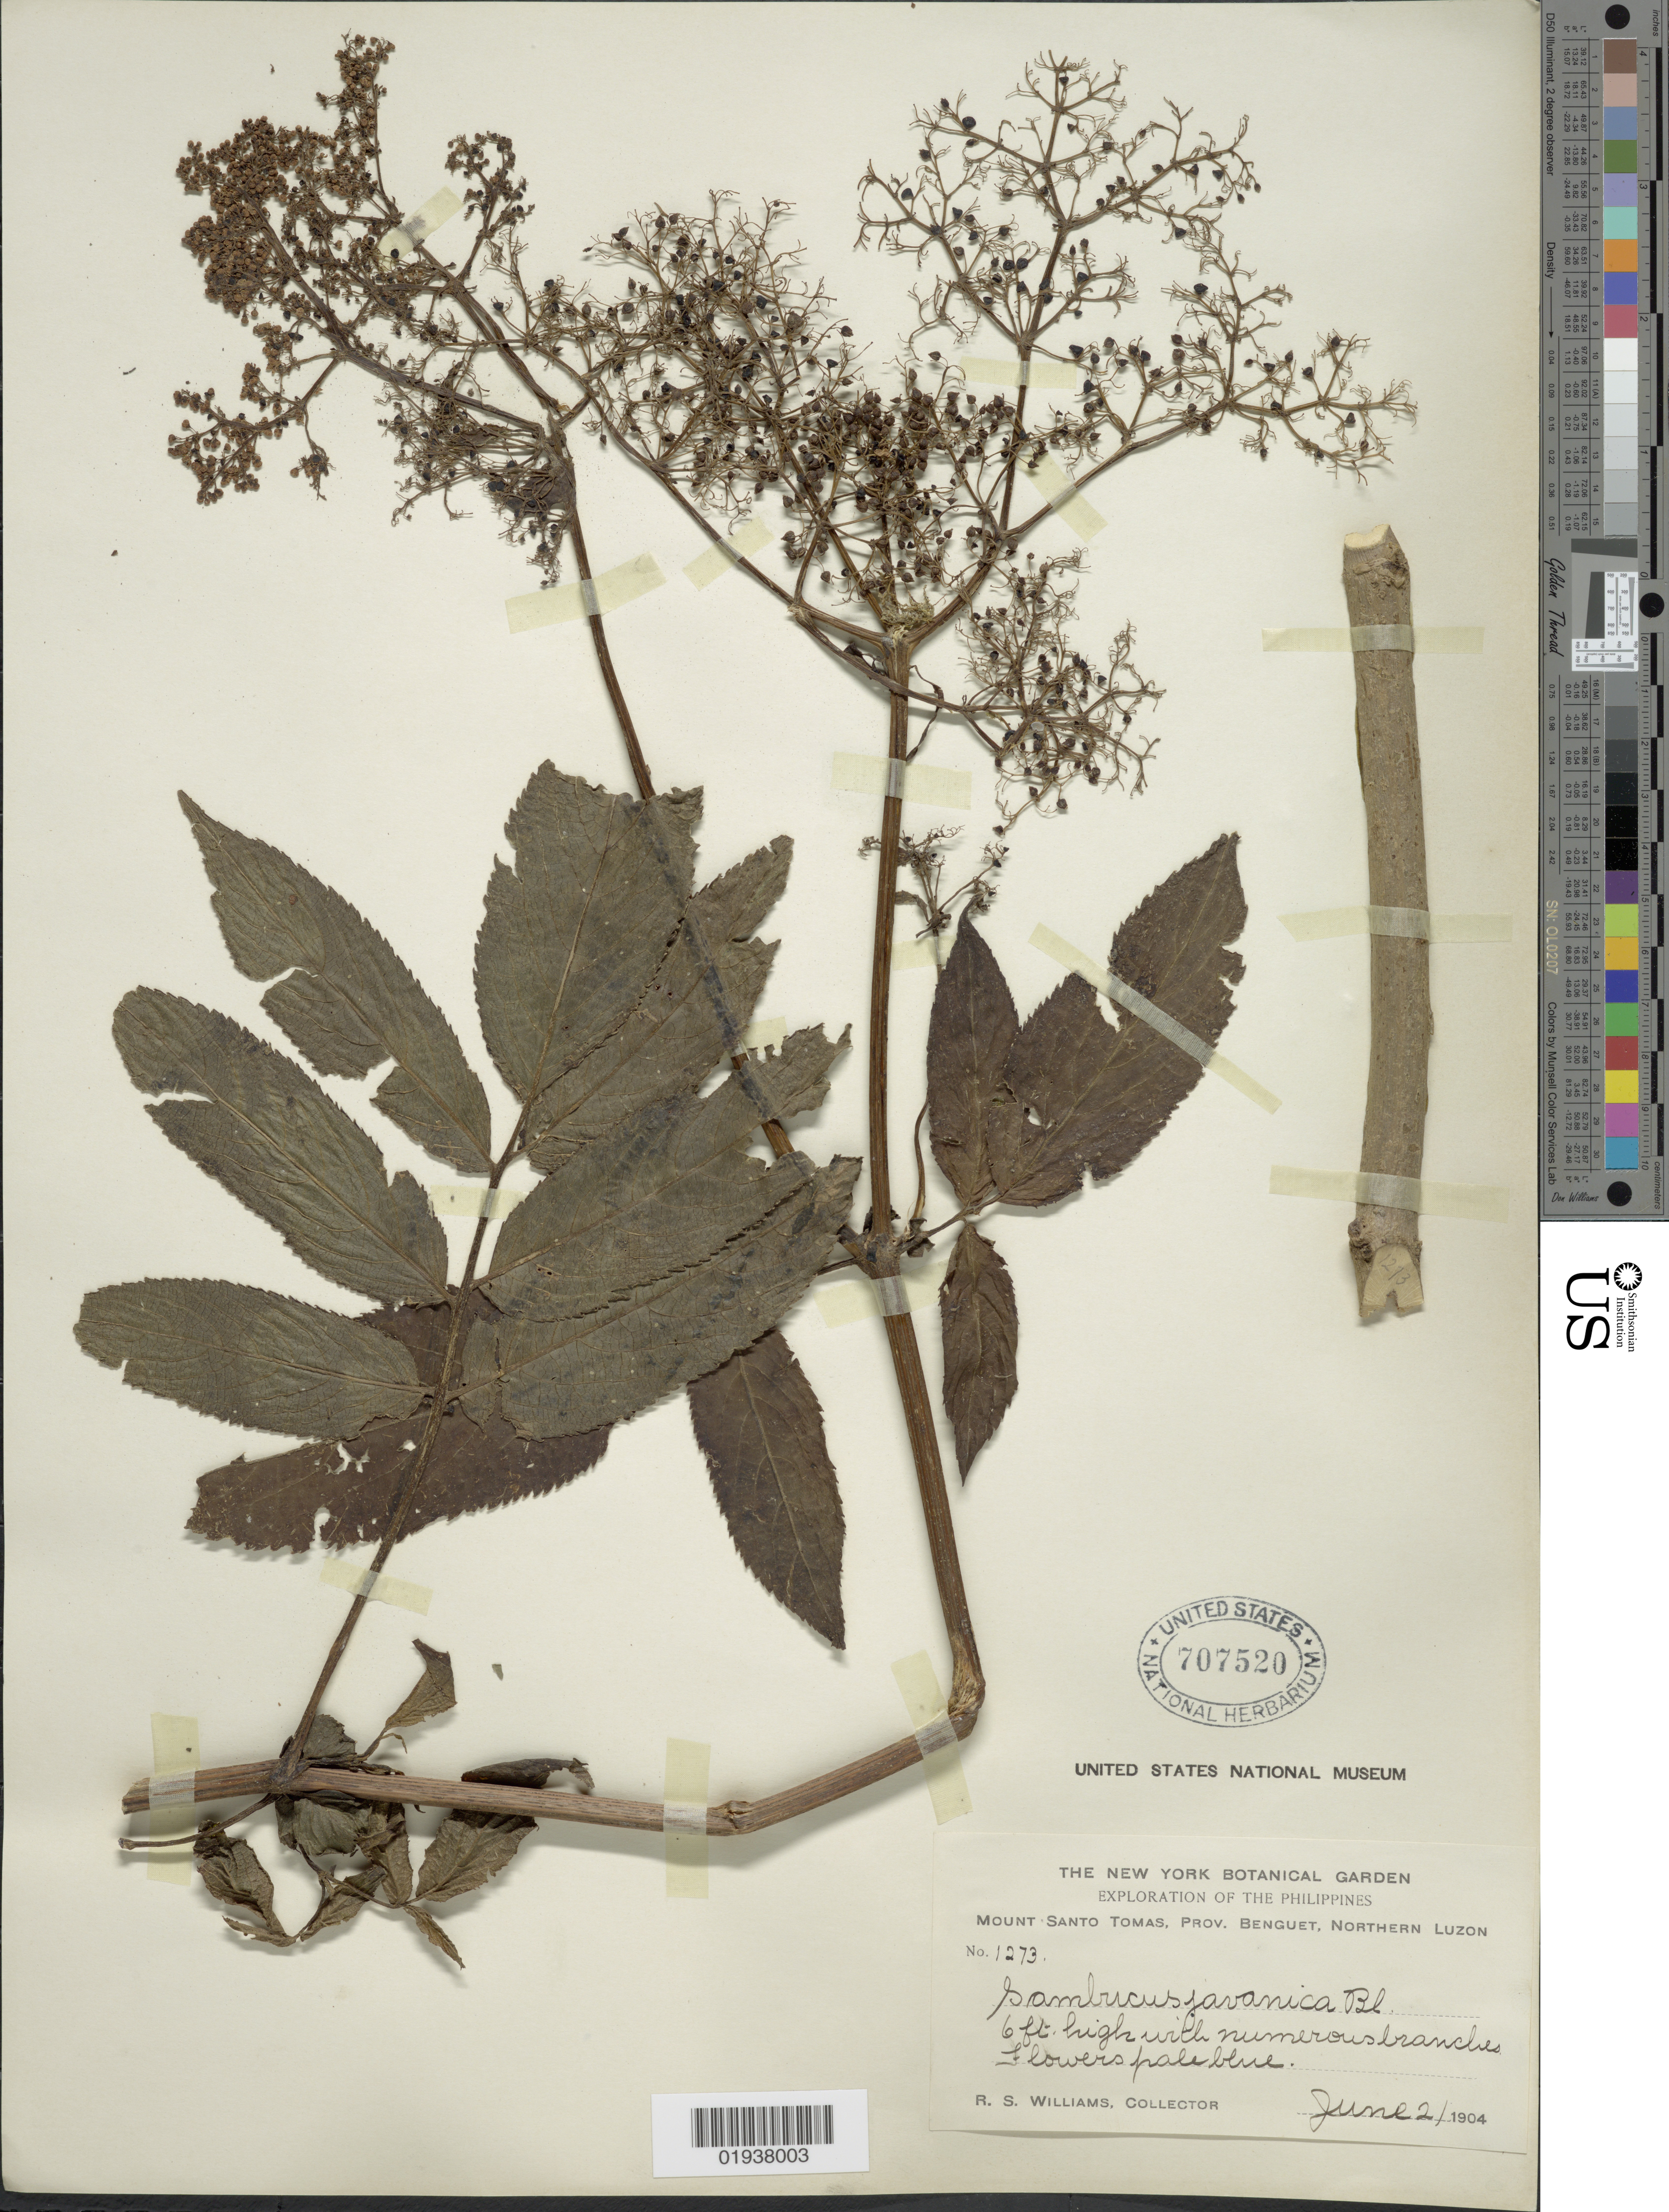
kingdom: Plantae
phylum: Tracheophyta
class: Magnoliopsida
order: Dipsacales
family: Viburnaceae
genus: Sambucus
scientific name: Sambucus javanica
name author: Blume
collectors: R. S. Williams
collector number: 1273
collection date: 1904-06-21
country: Philippines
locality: Mount Santo Tomas, Prov. Benguet, Northern Luzon.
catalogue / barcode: US 707520